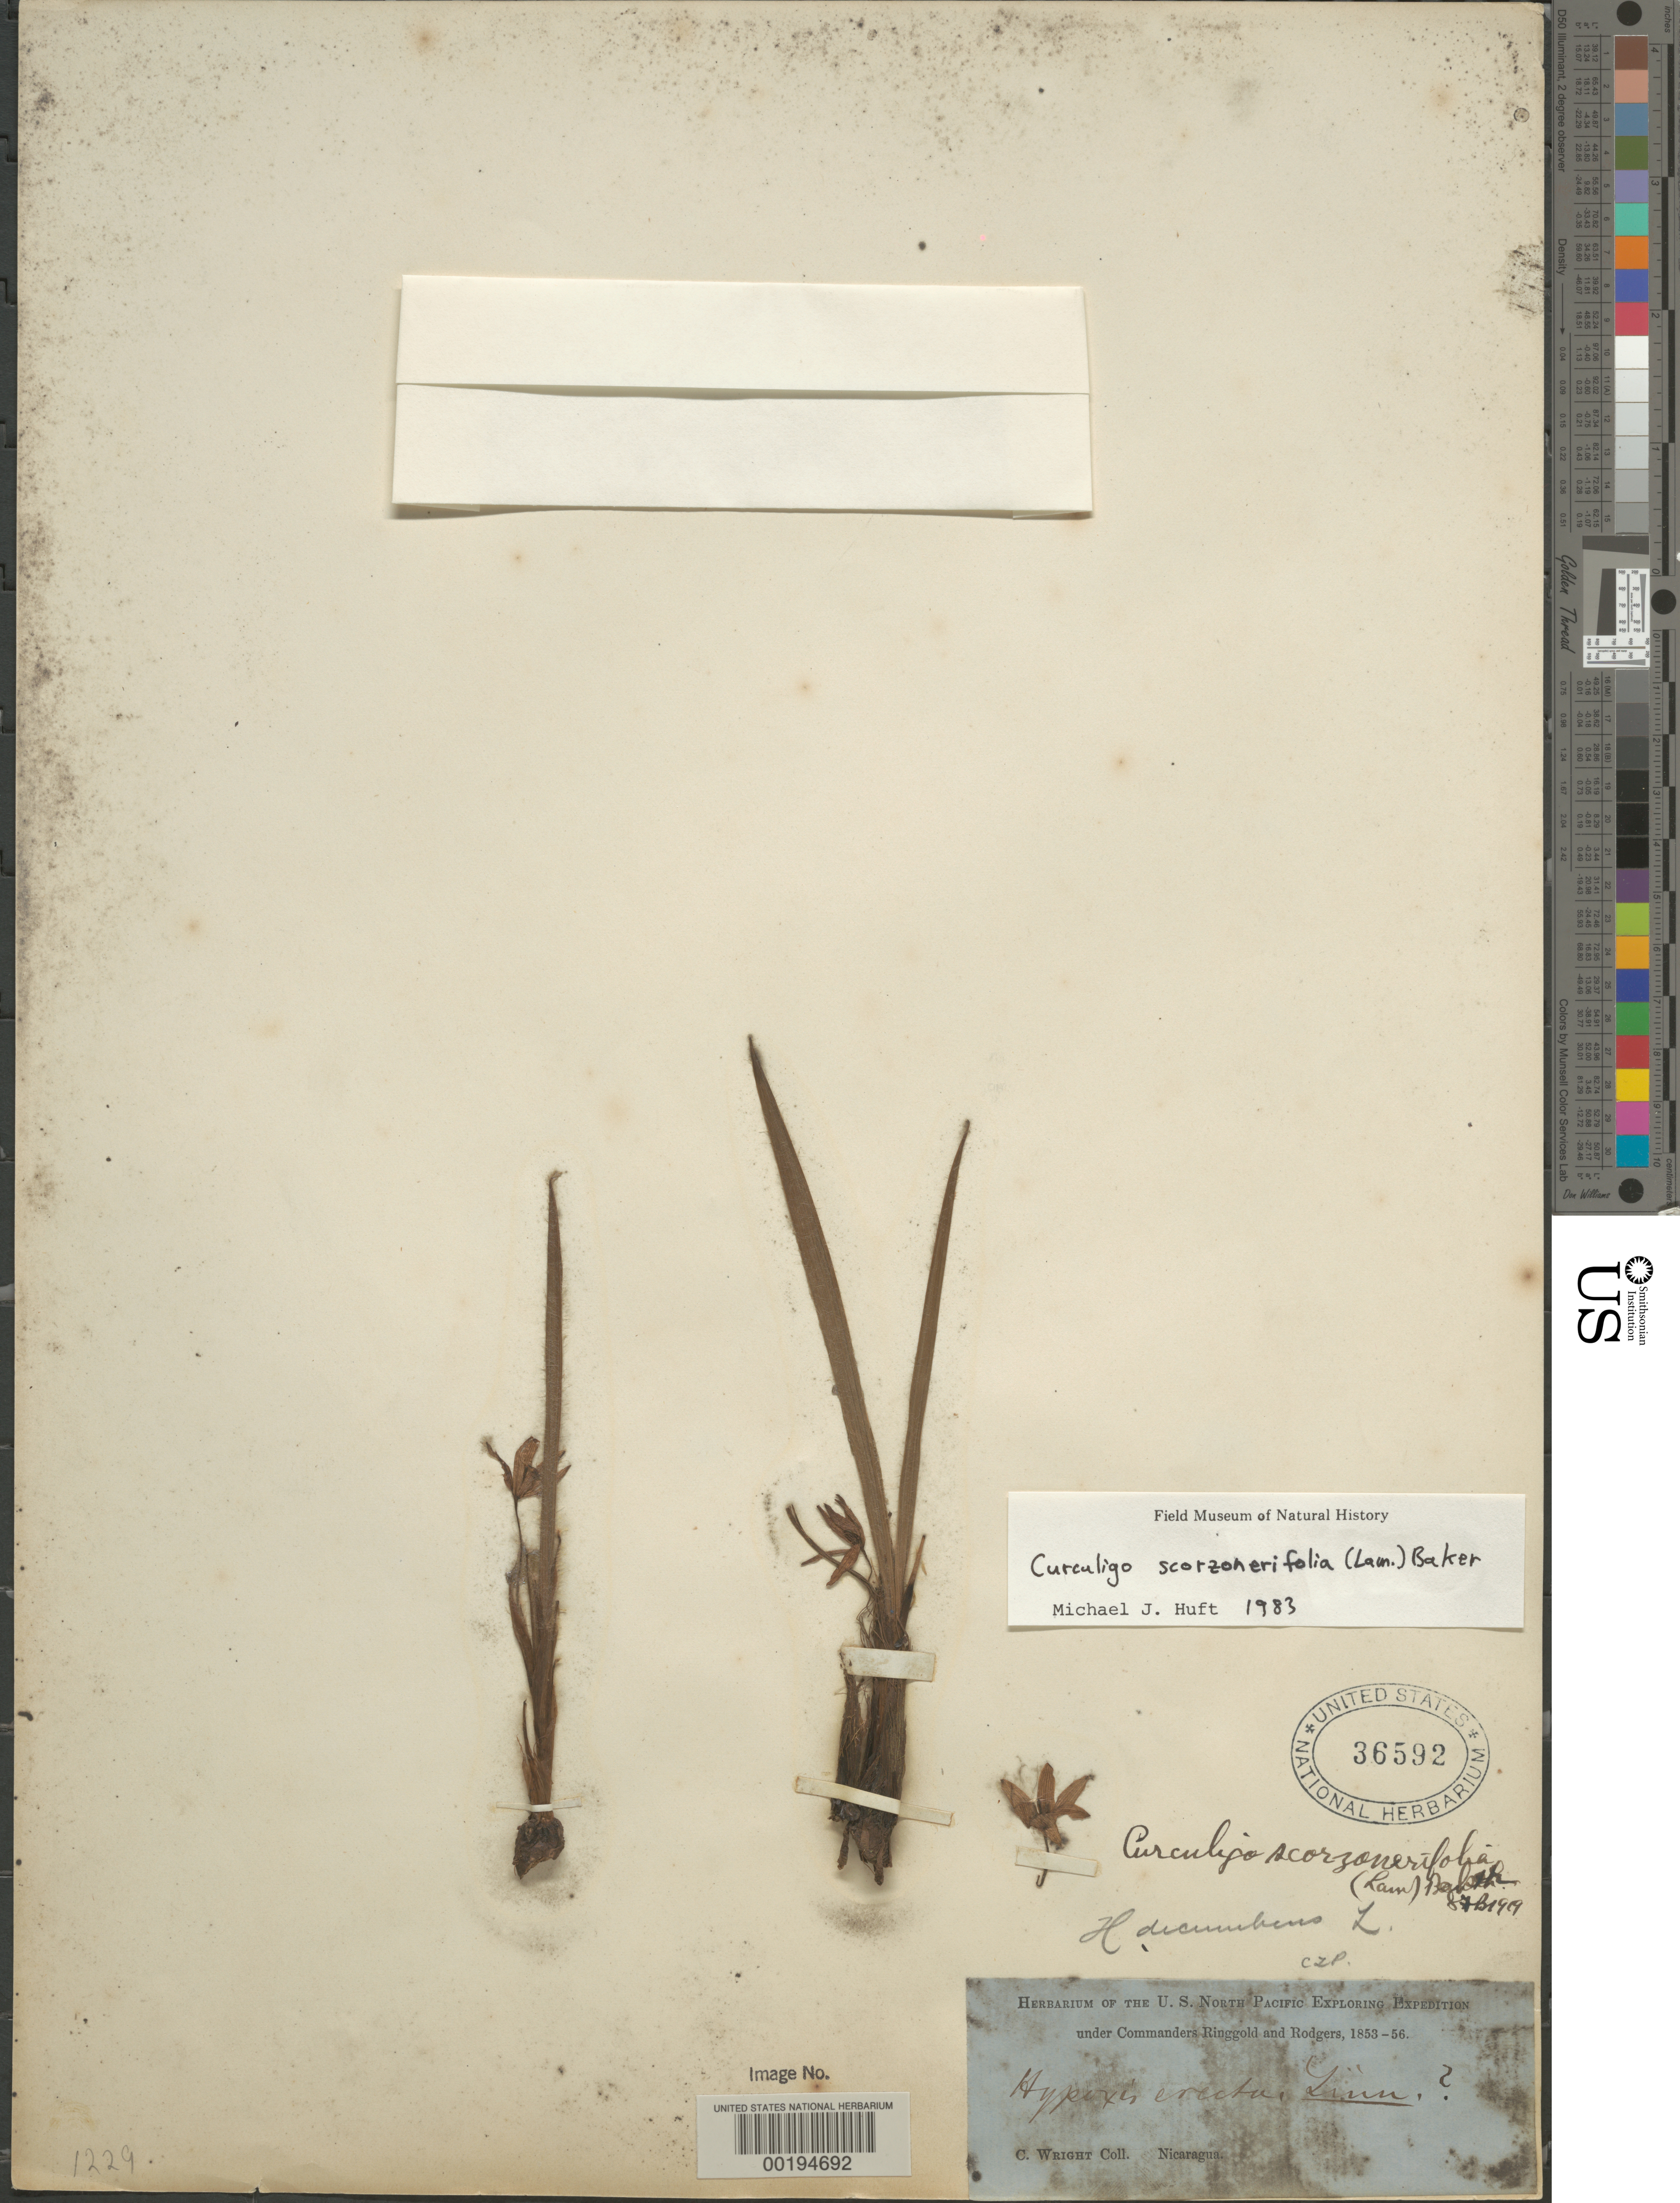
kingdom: Plantae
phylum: Tracheophyta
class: Liliopsida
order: Asparagales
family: Hypoxidaceae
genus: Curculigo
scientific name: Curculigo scorzonerifolia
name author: (Lam.) Baker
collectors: C. Wright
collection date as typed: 1853 to -- -- 1856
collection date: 1853/1856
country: Nicaragua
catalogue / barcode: US 36592